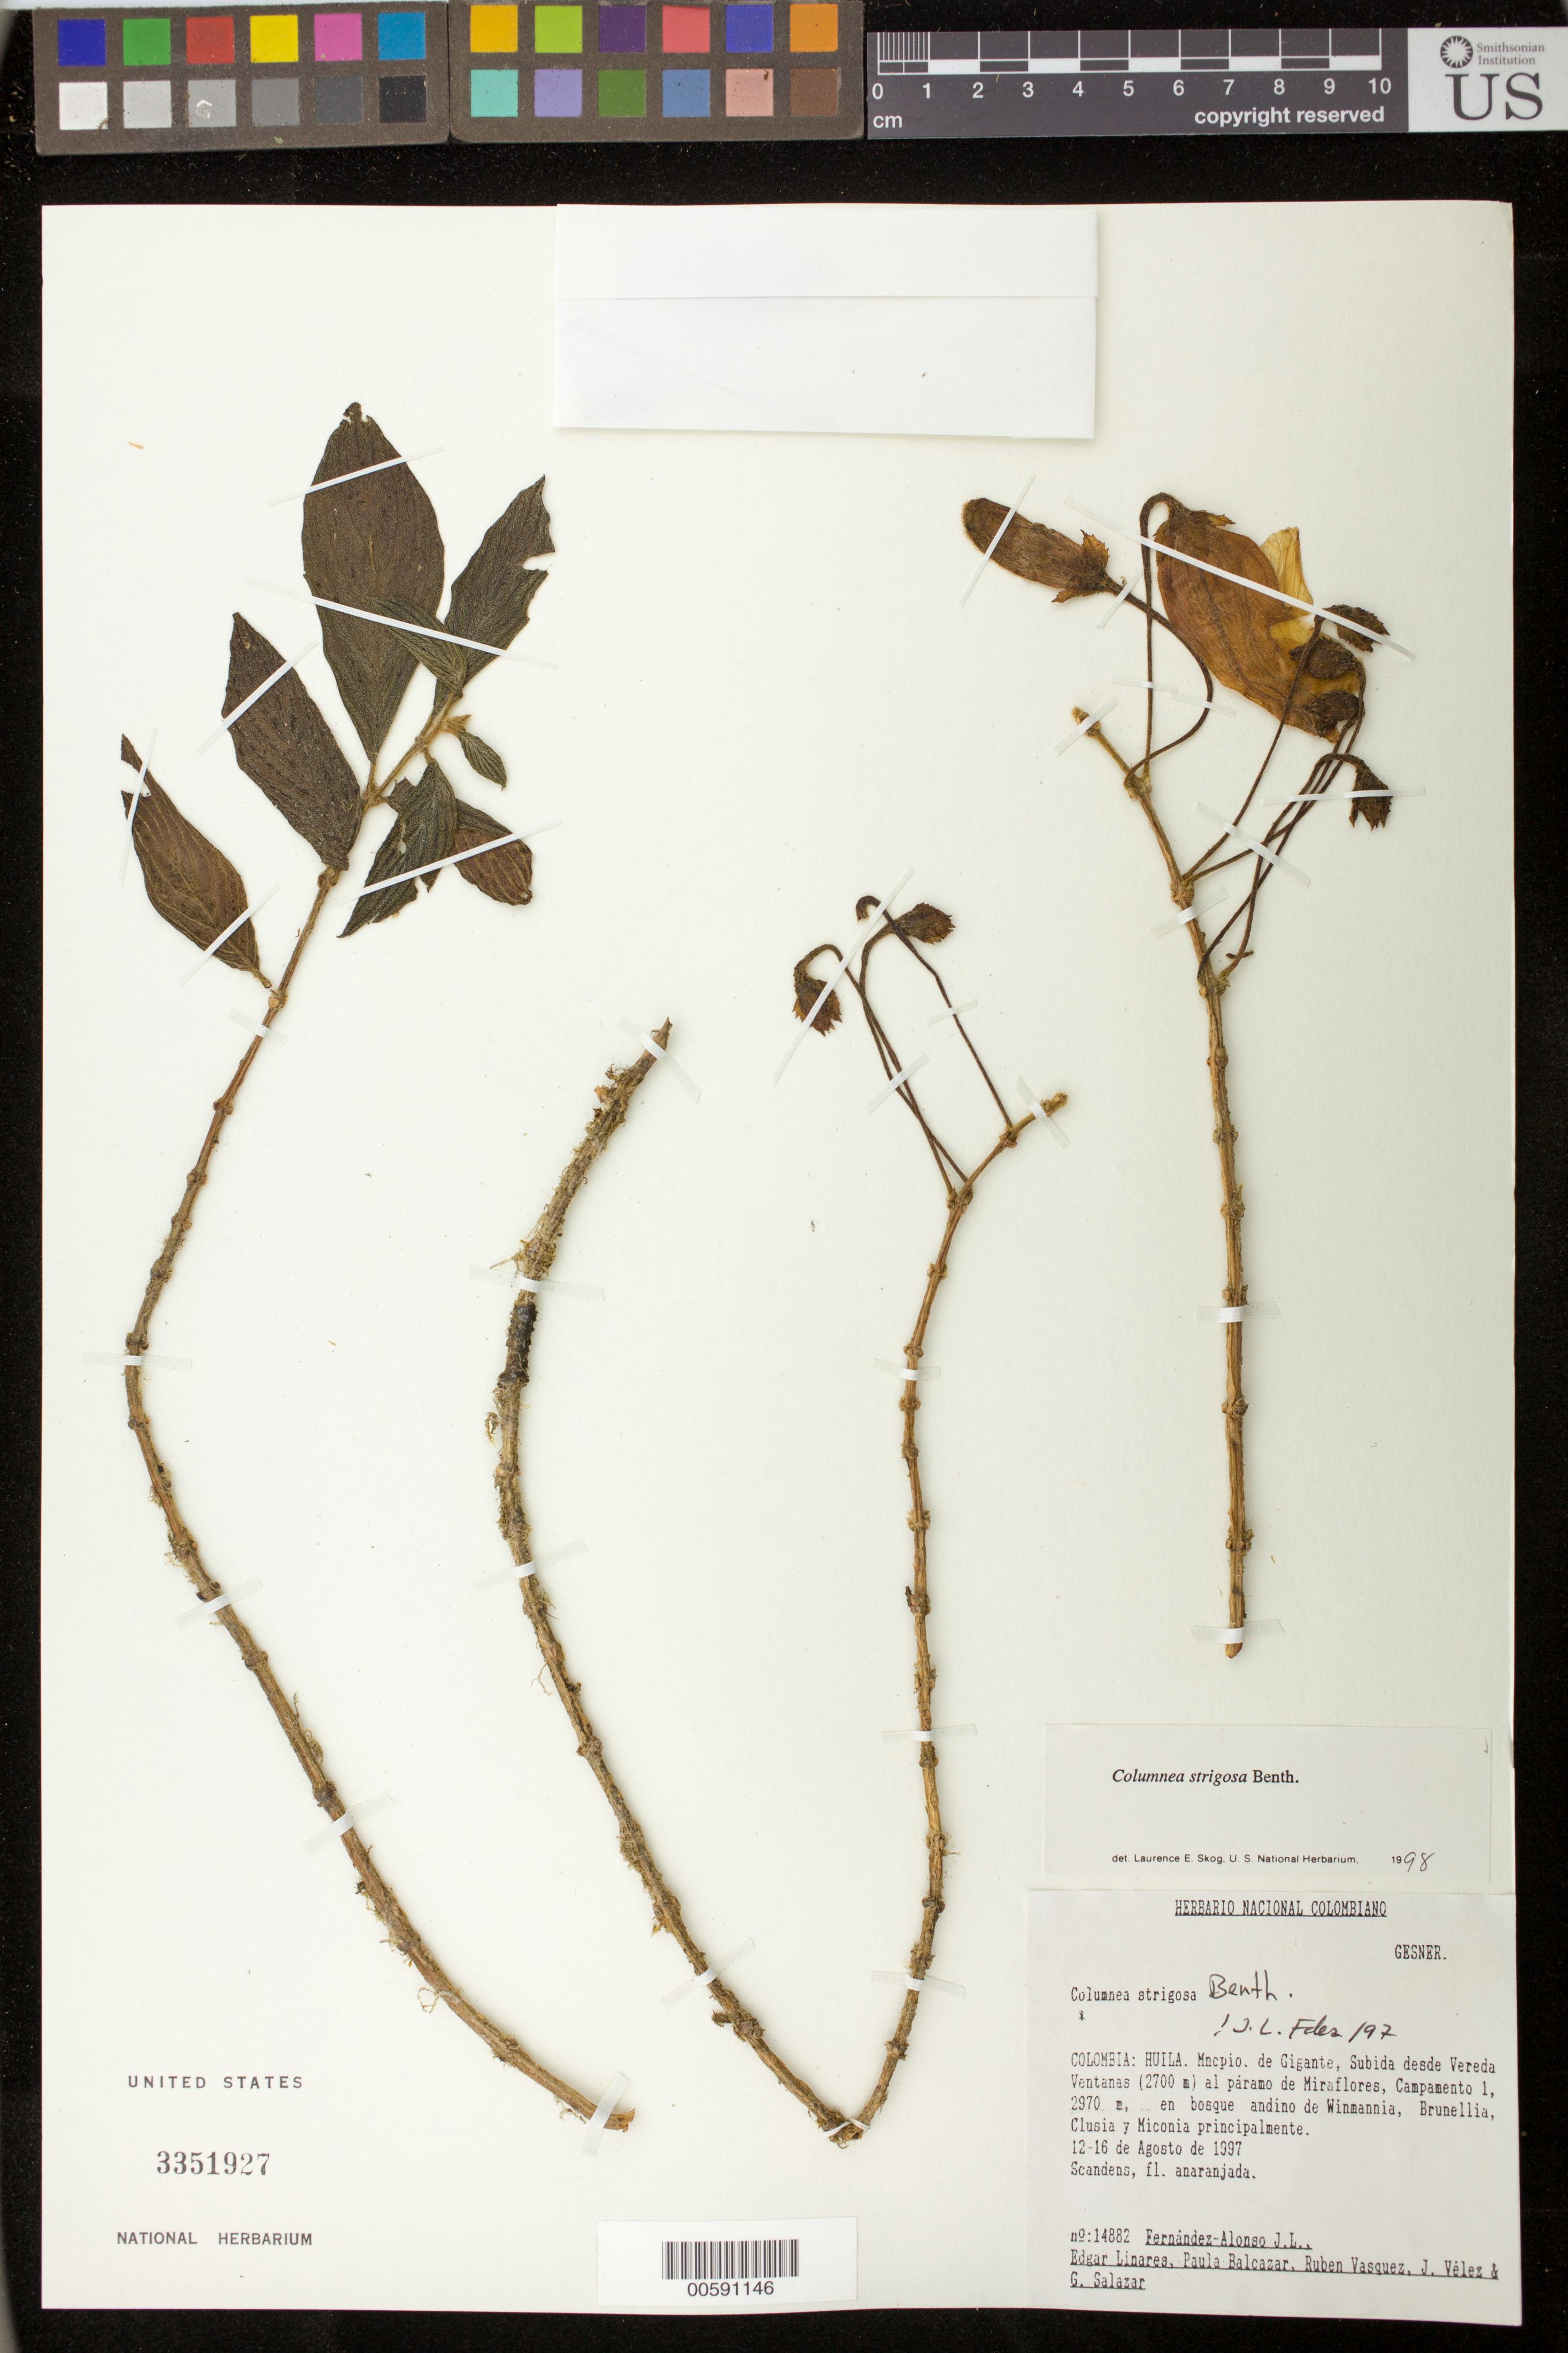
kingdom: Plantae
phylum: Tracheophyta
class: Magnoliopsida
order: Lamiales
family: Gesneriaceae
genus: Columnea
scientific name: Columnea strigosa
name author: Benth.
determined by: Skog, Laurence E.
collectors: J. L. Fernández-Alonso, E. Linares, P. Balcazar, R. Vasquez & J. Vélez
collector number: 14882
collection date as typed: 12-16 Aug 1997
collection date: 1997-08-12/1997-08-16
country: Colombia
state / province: Huila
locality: Mpio. de Gigante, Subida desde Vereda Ventanas al páramo de Miraflores, Campamento 1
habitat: En bosque andino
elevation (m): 2700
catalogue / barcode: US 3351927